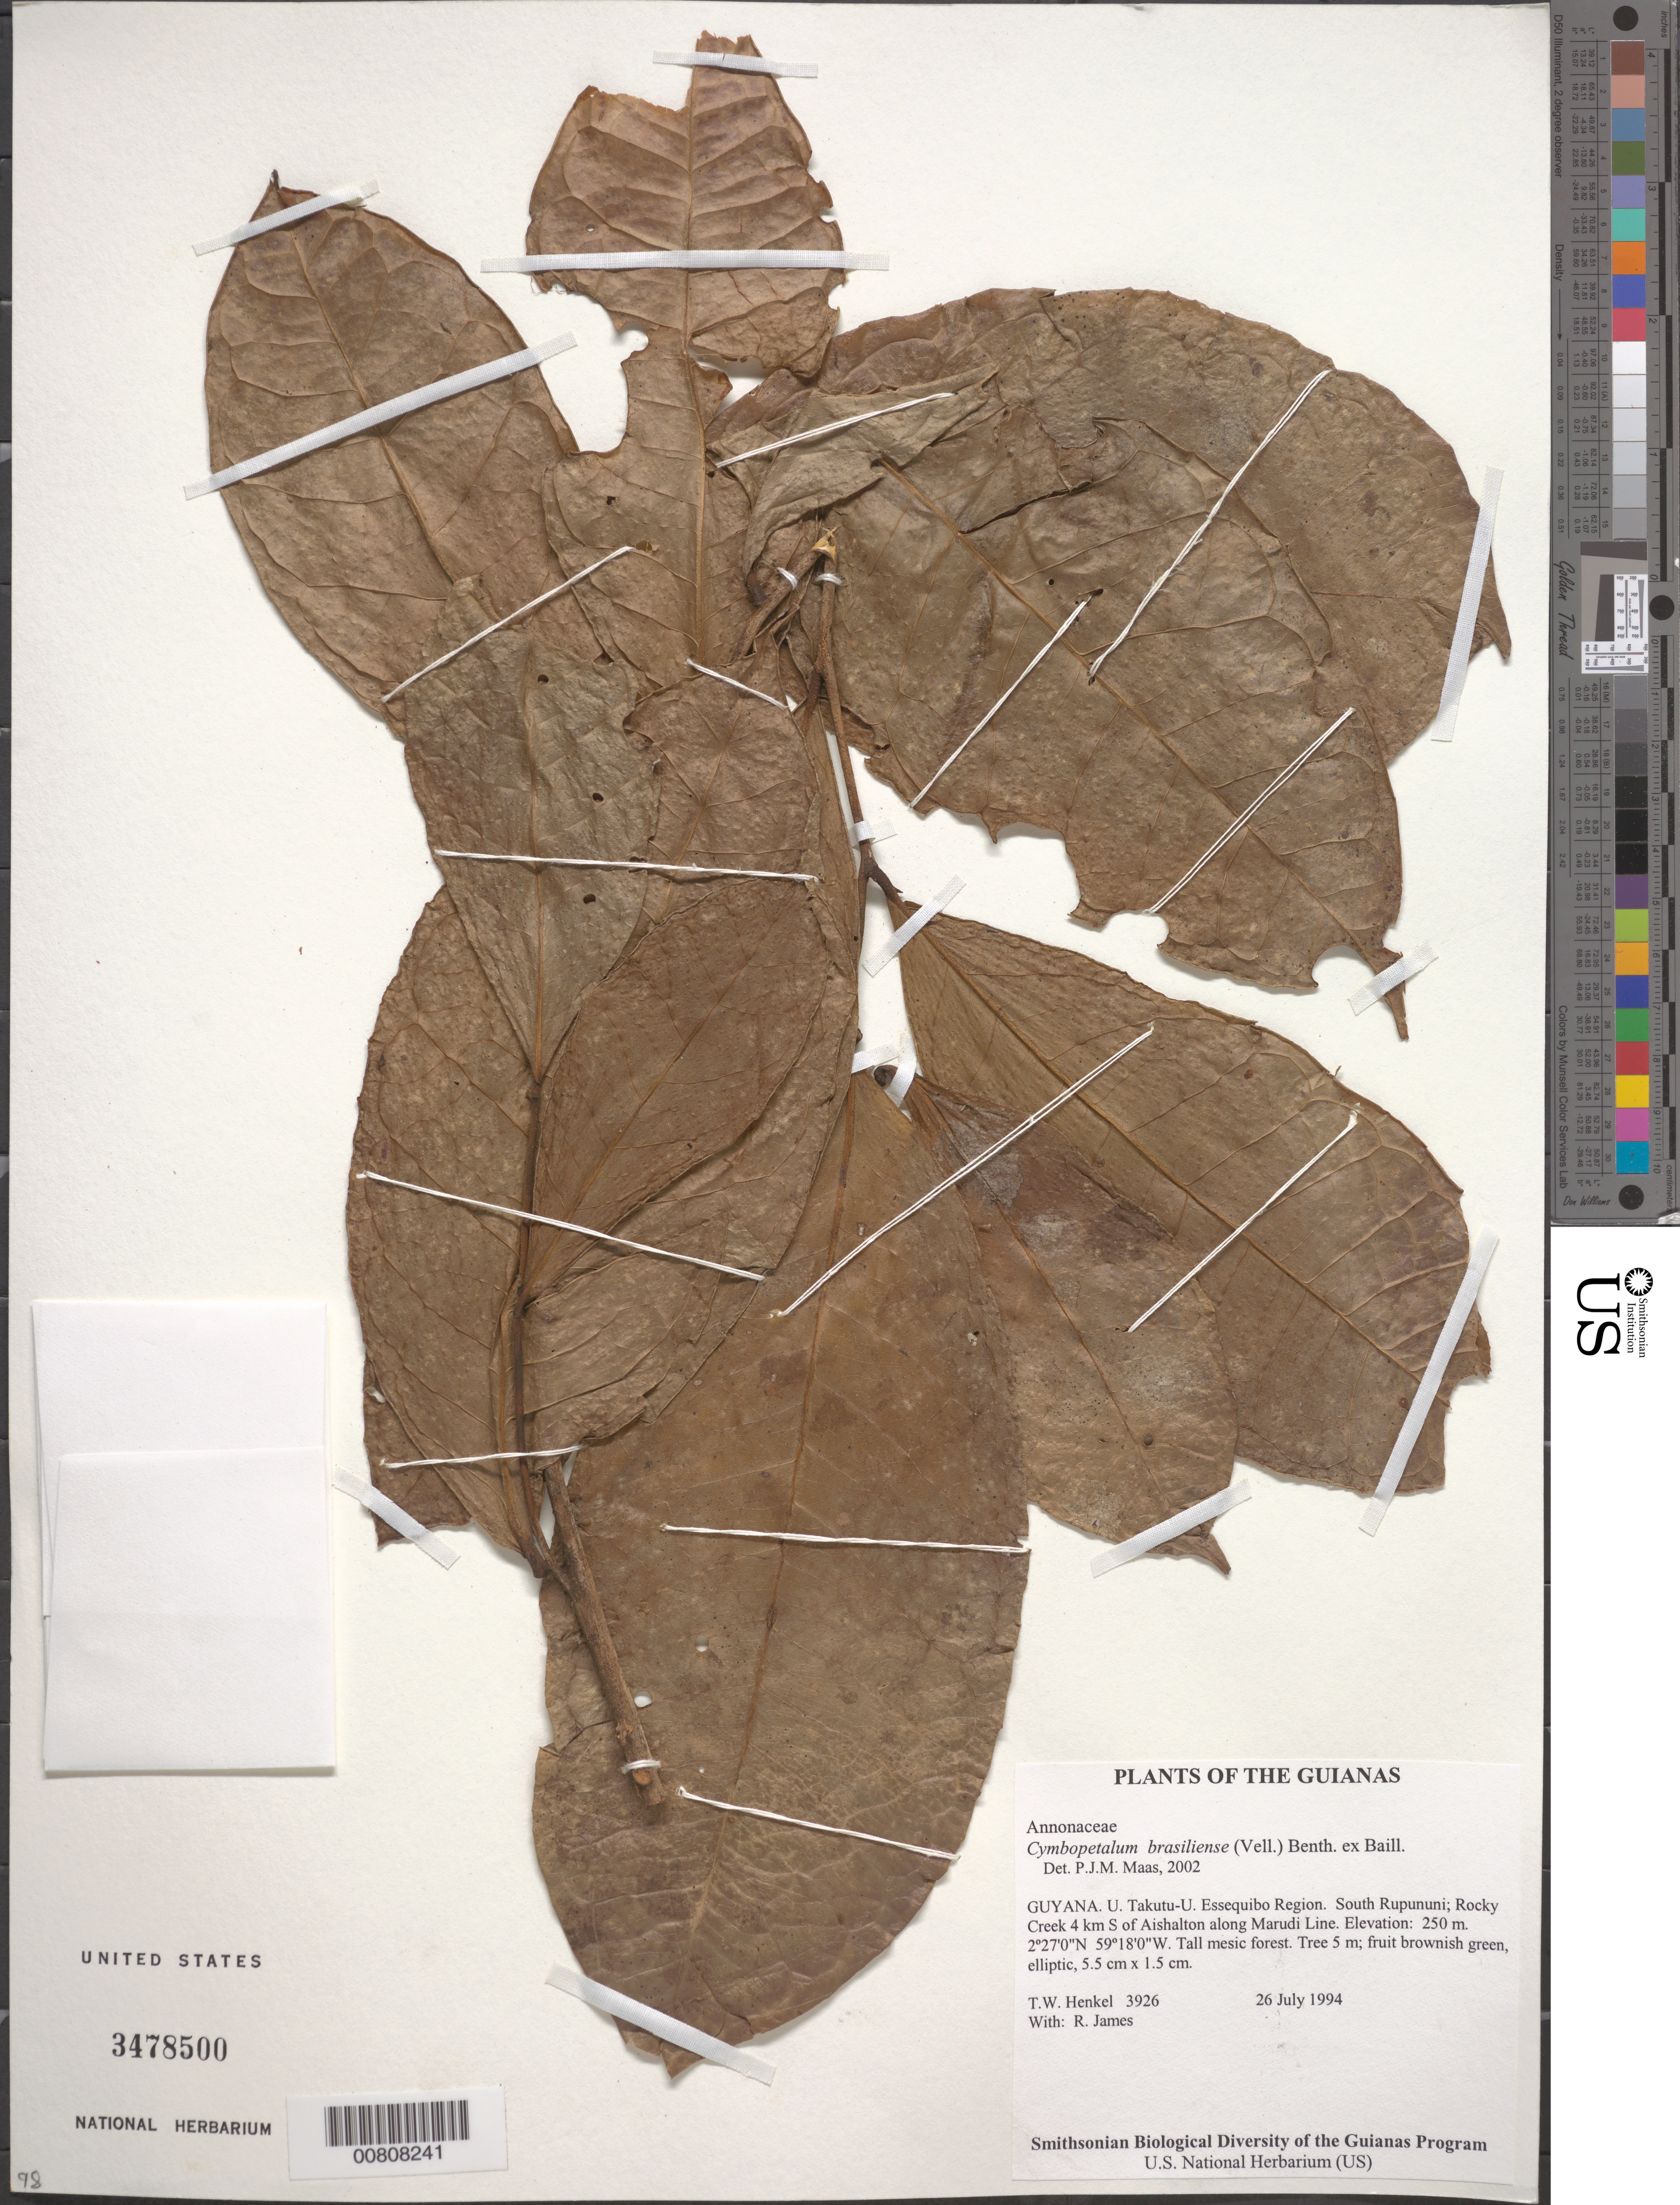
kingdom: Plantae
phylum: Tracheophyta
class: Magnoliopsida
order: Magnoliales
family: Annonaceae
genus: Cymbopetalum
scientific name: Cymbopetalum brasiliense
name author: (Vell.) Benth. ex Baill.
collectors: T. Henkel & R. James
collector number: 3926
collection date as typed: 26 July 1994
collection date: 1994-07-26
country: Guyana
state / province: U. Takutu-U. Essequibo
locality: South Rupununi; Rocky Creek 4 km S of Aishalton along Marudi Line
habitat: Tall mesic forest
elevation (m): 250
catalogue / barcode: US 3478500